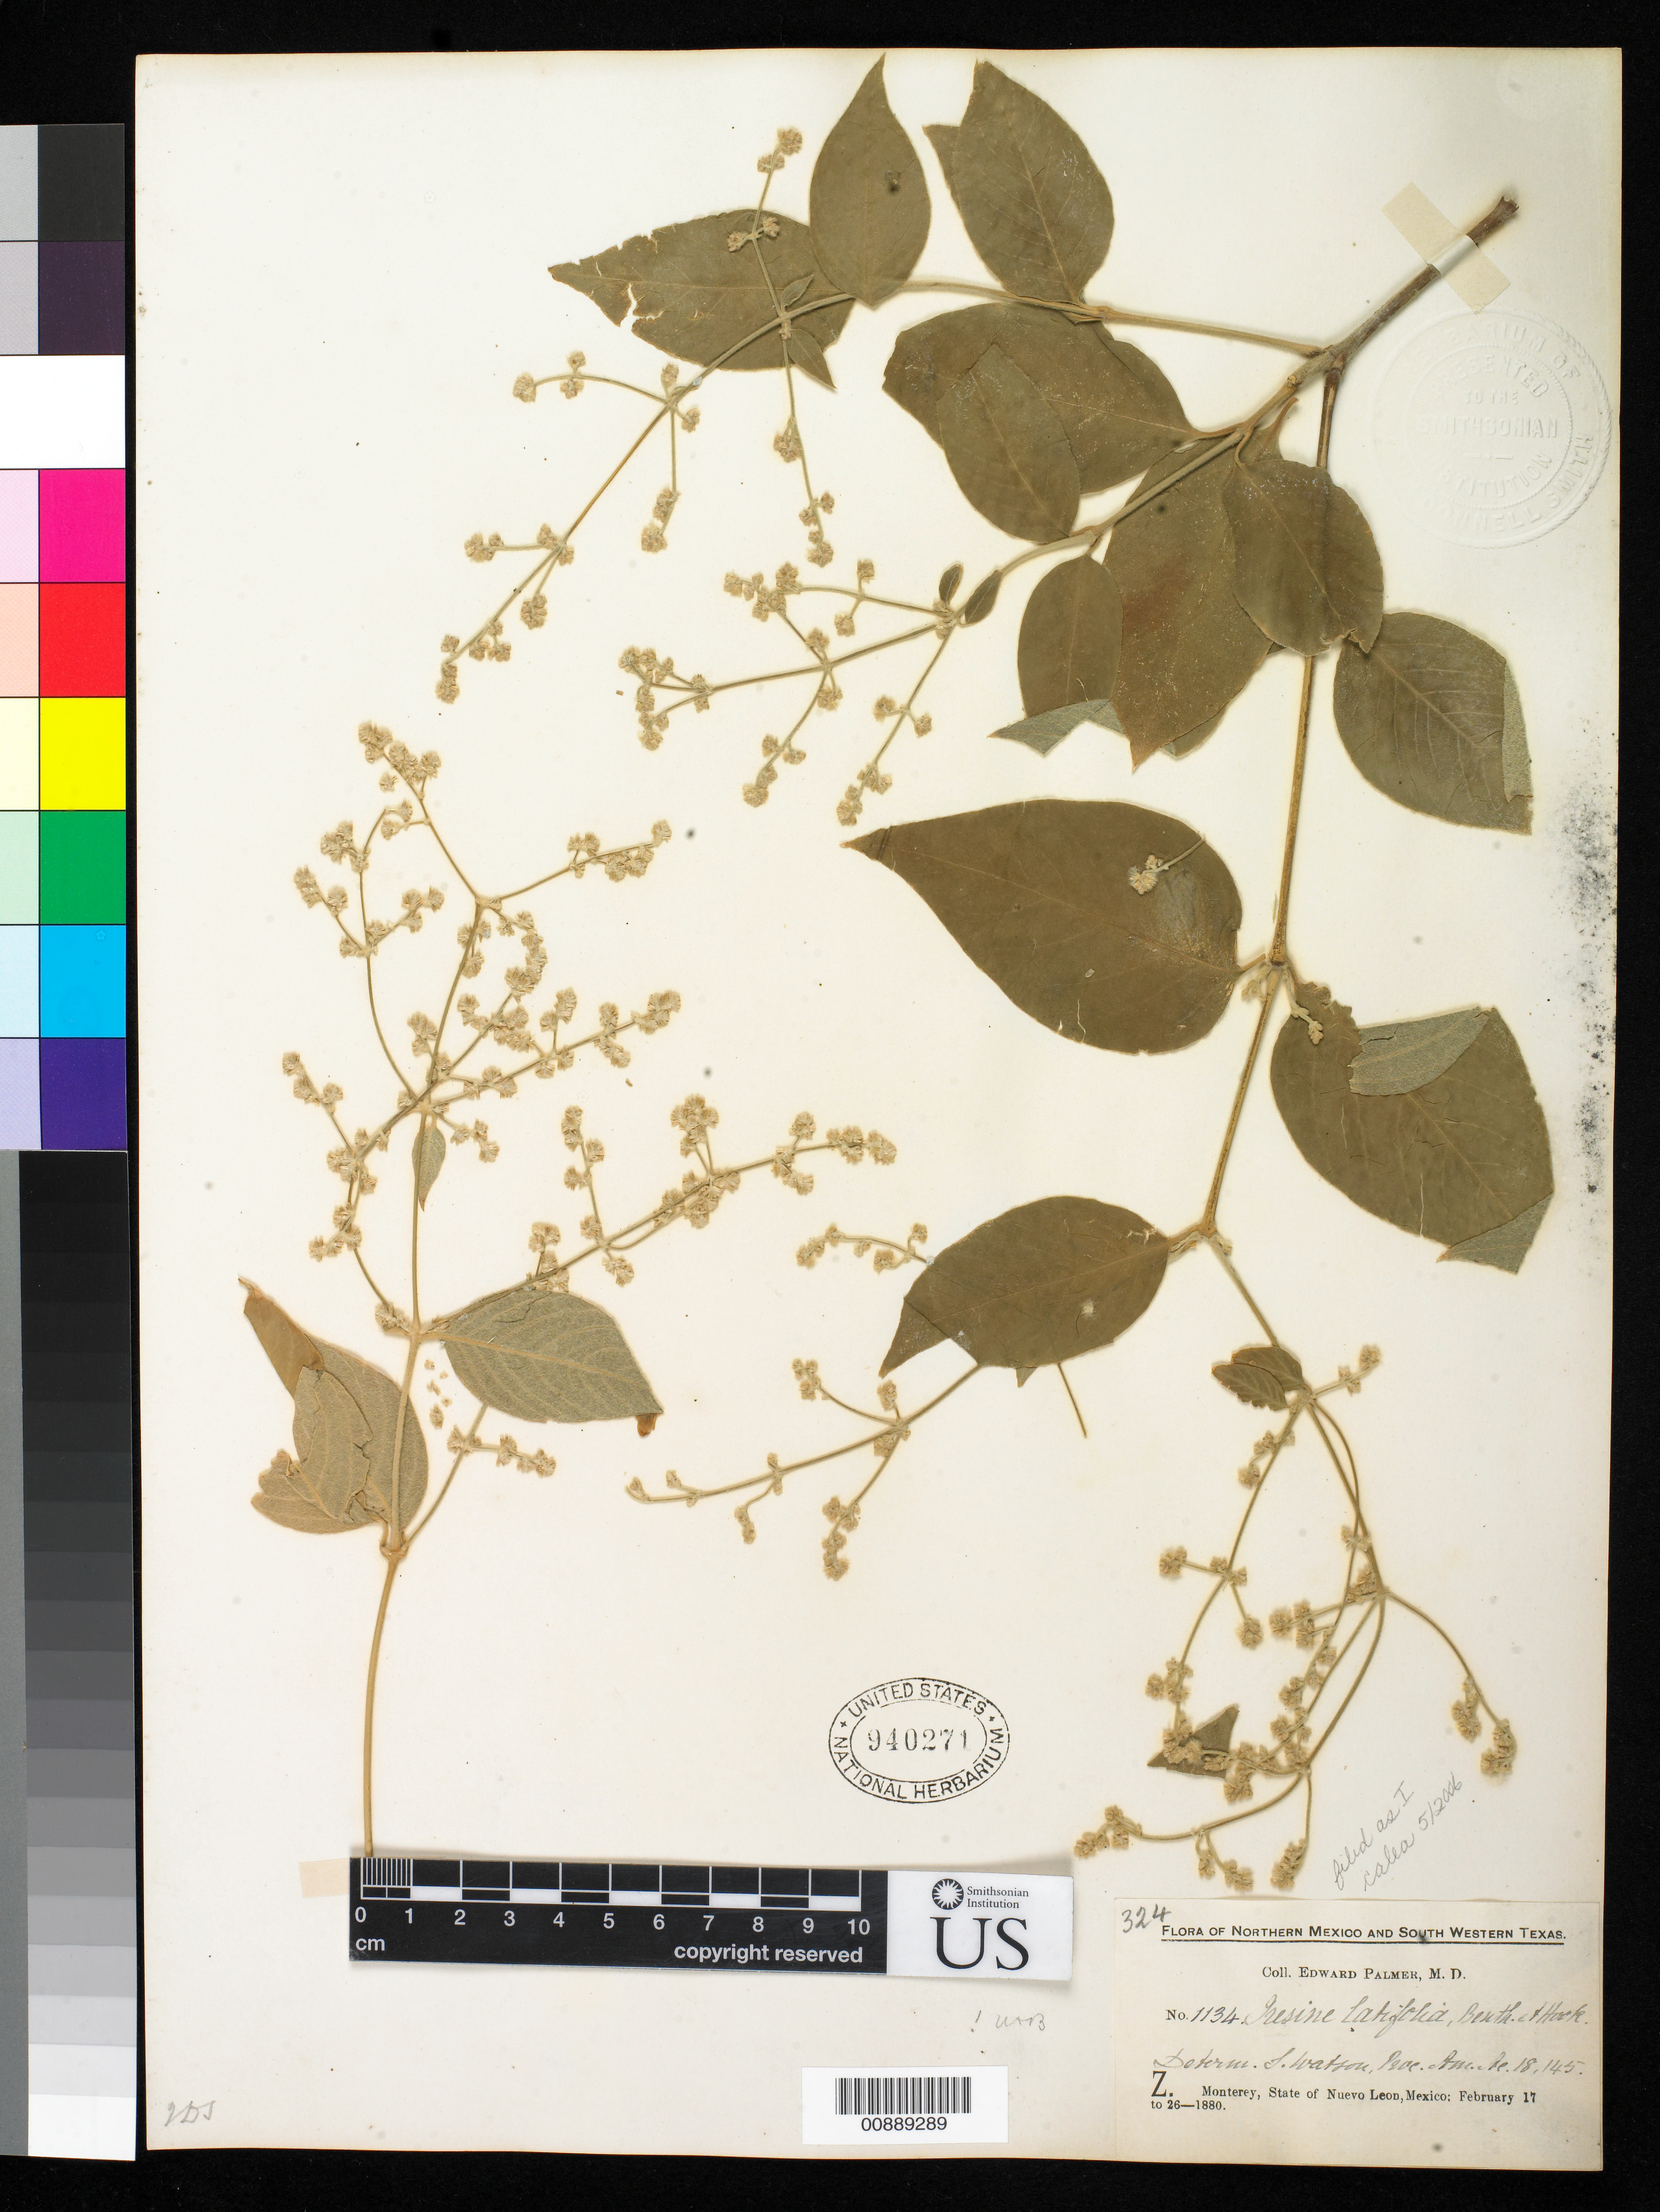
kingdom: Plantae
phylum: Tracheophyta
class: Magnoliopsida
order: Caryophyllales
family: Amaranthaceae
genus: Iresine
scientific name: Iresine calea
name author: (Ibáñez) Standl.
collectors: E. Palmer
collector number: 1134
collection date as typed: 17 Feb 1880 to 26 Feb 1880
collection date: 1880-02-17/1880-02-26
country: Mexico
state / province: Nuevo León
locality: Z. Monterrey, Nuevo León.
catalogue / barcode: US 940271